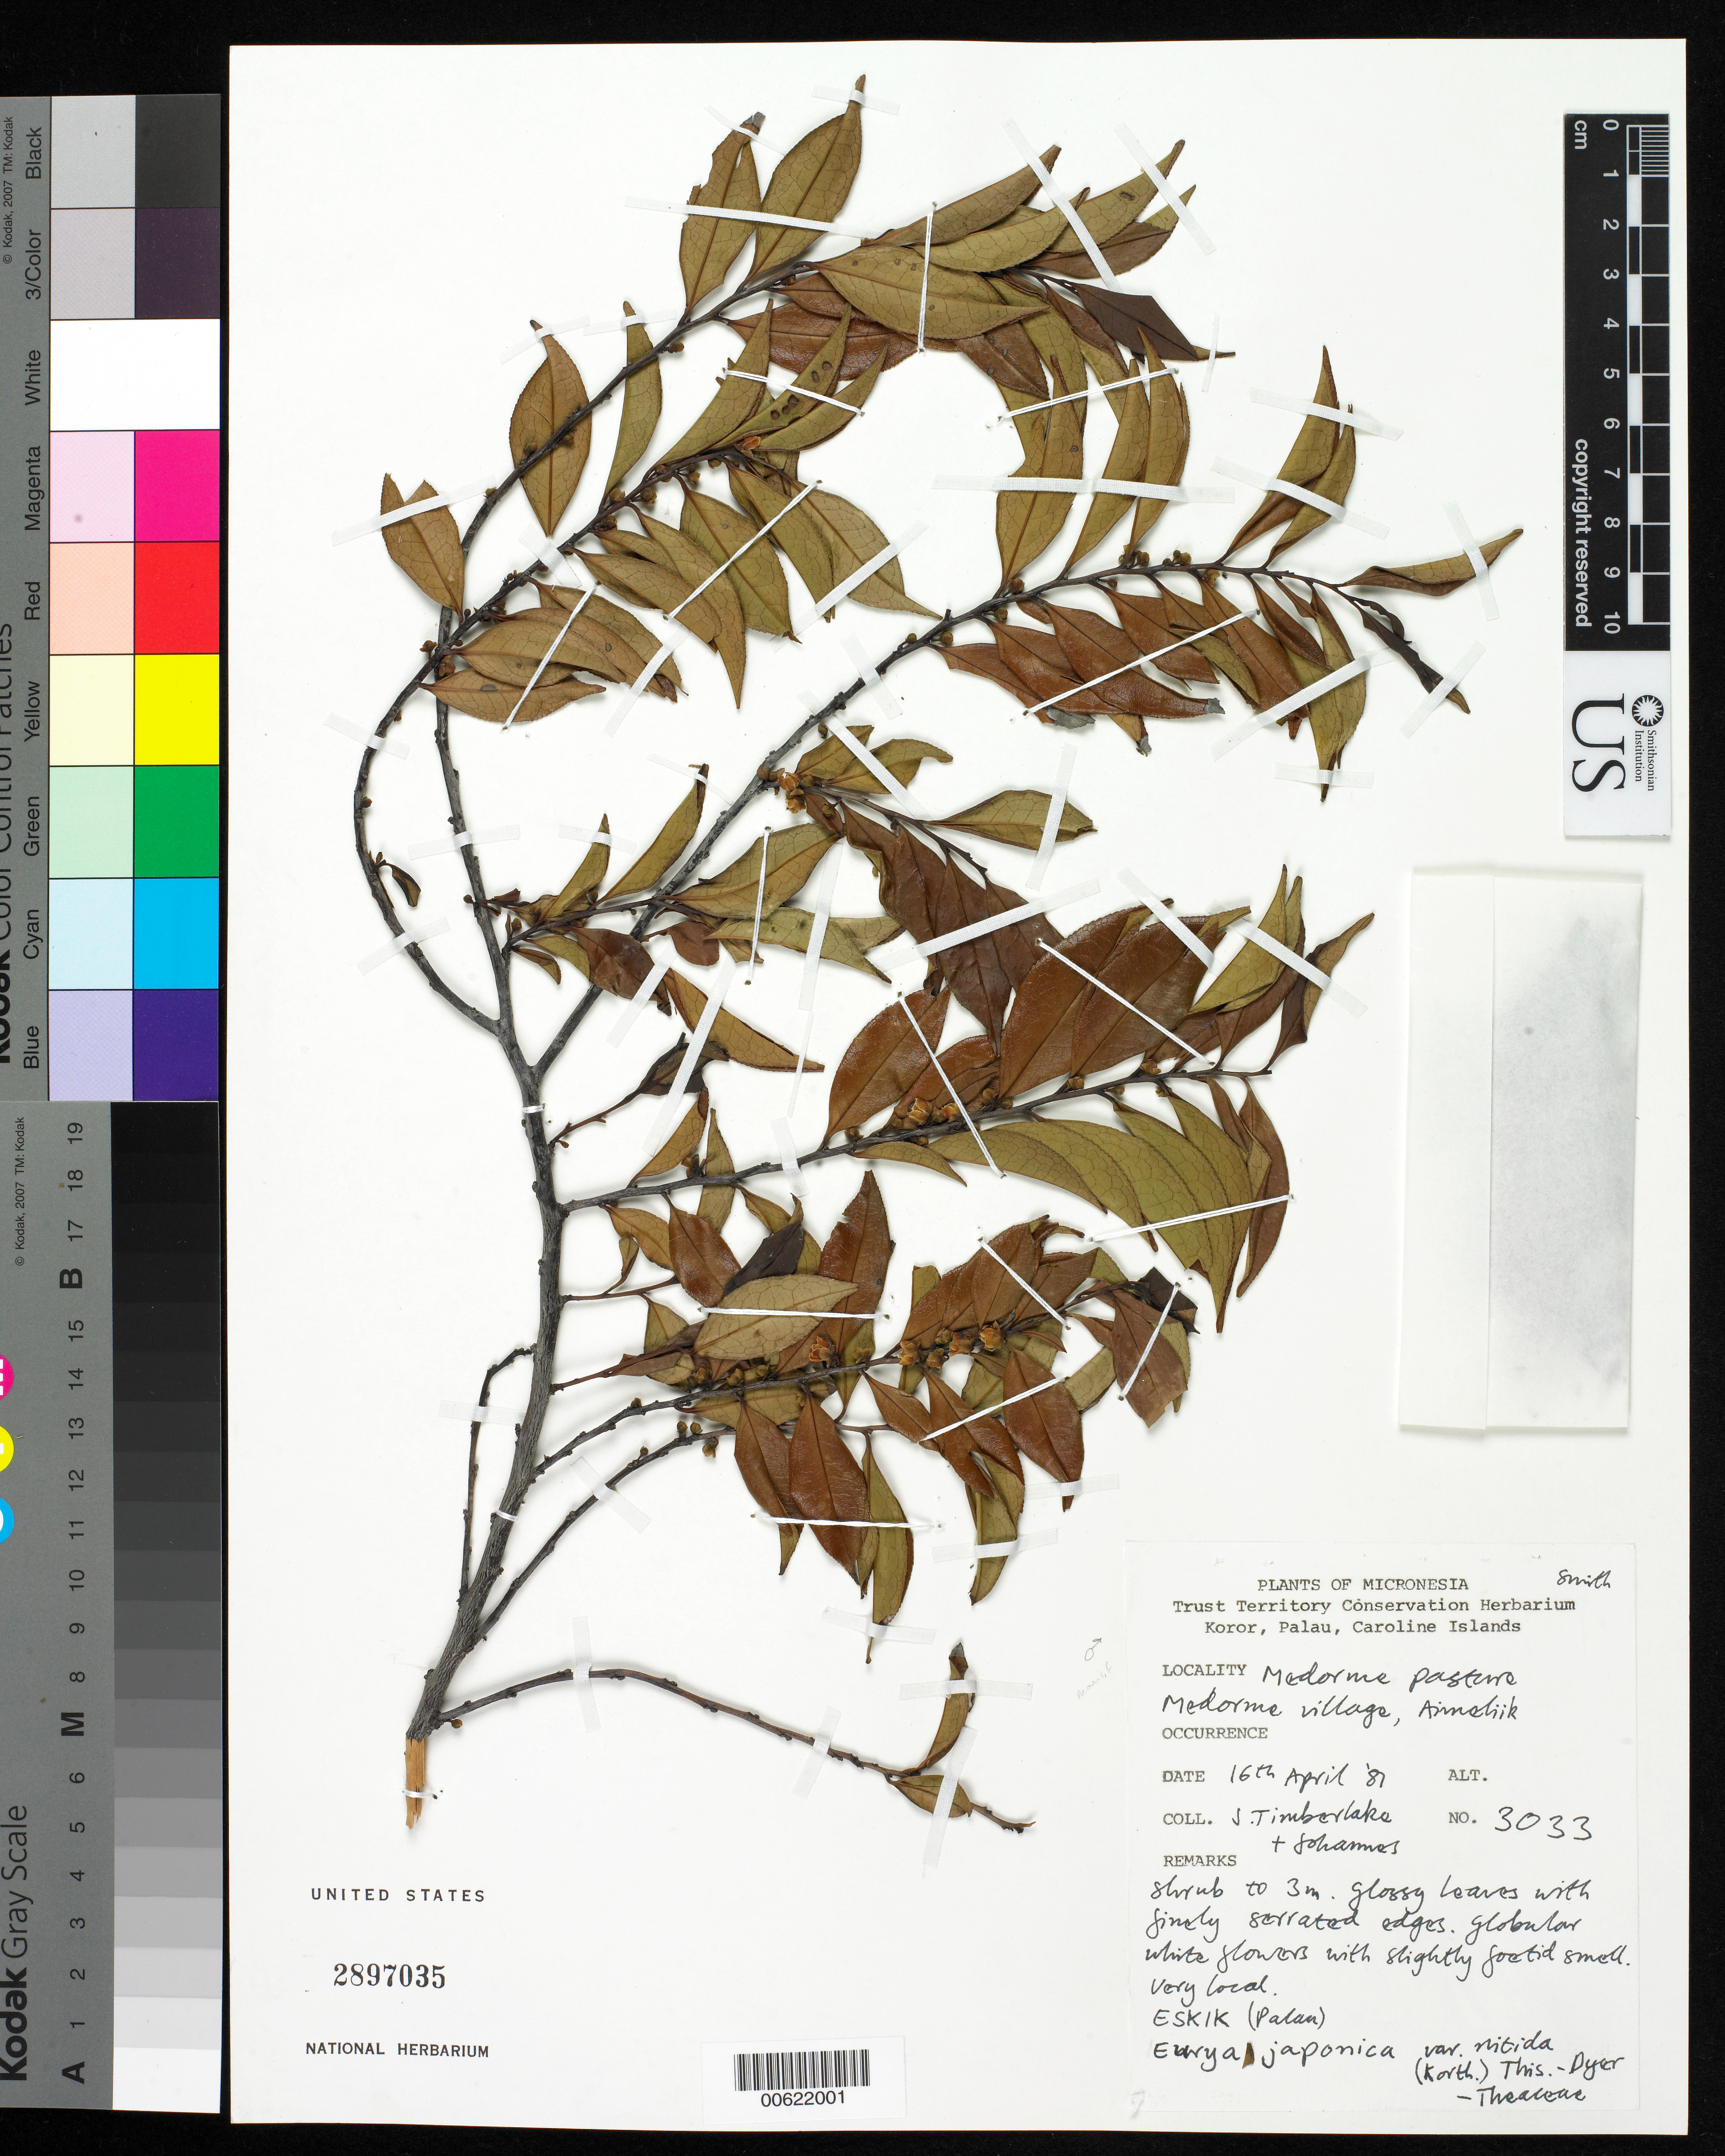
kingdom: Plantae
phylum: Tracheophyta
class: Magnoliopsida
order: Ericales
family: Pentaphylacaceae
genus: Eurya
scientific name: Eurya japonica var. nitida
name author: (Korth.) Dyer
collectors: J. Timberlake & -. Johannes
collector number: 3033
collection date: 1981-04-16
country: Palau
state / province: Koror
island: Oreor (Koror)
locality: Medorme pasture, Medorme village, Aimeliik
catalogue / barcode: US 2897035